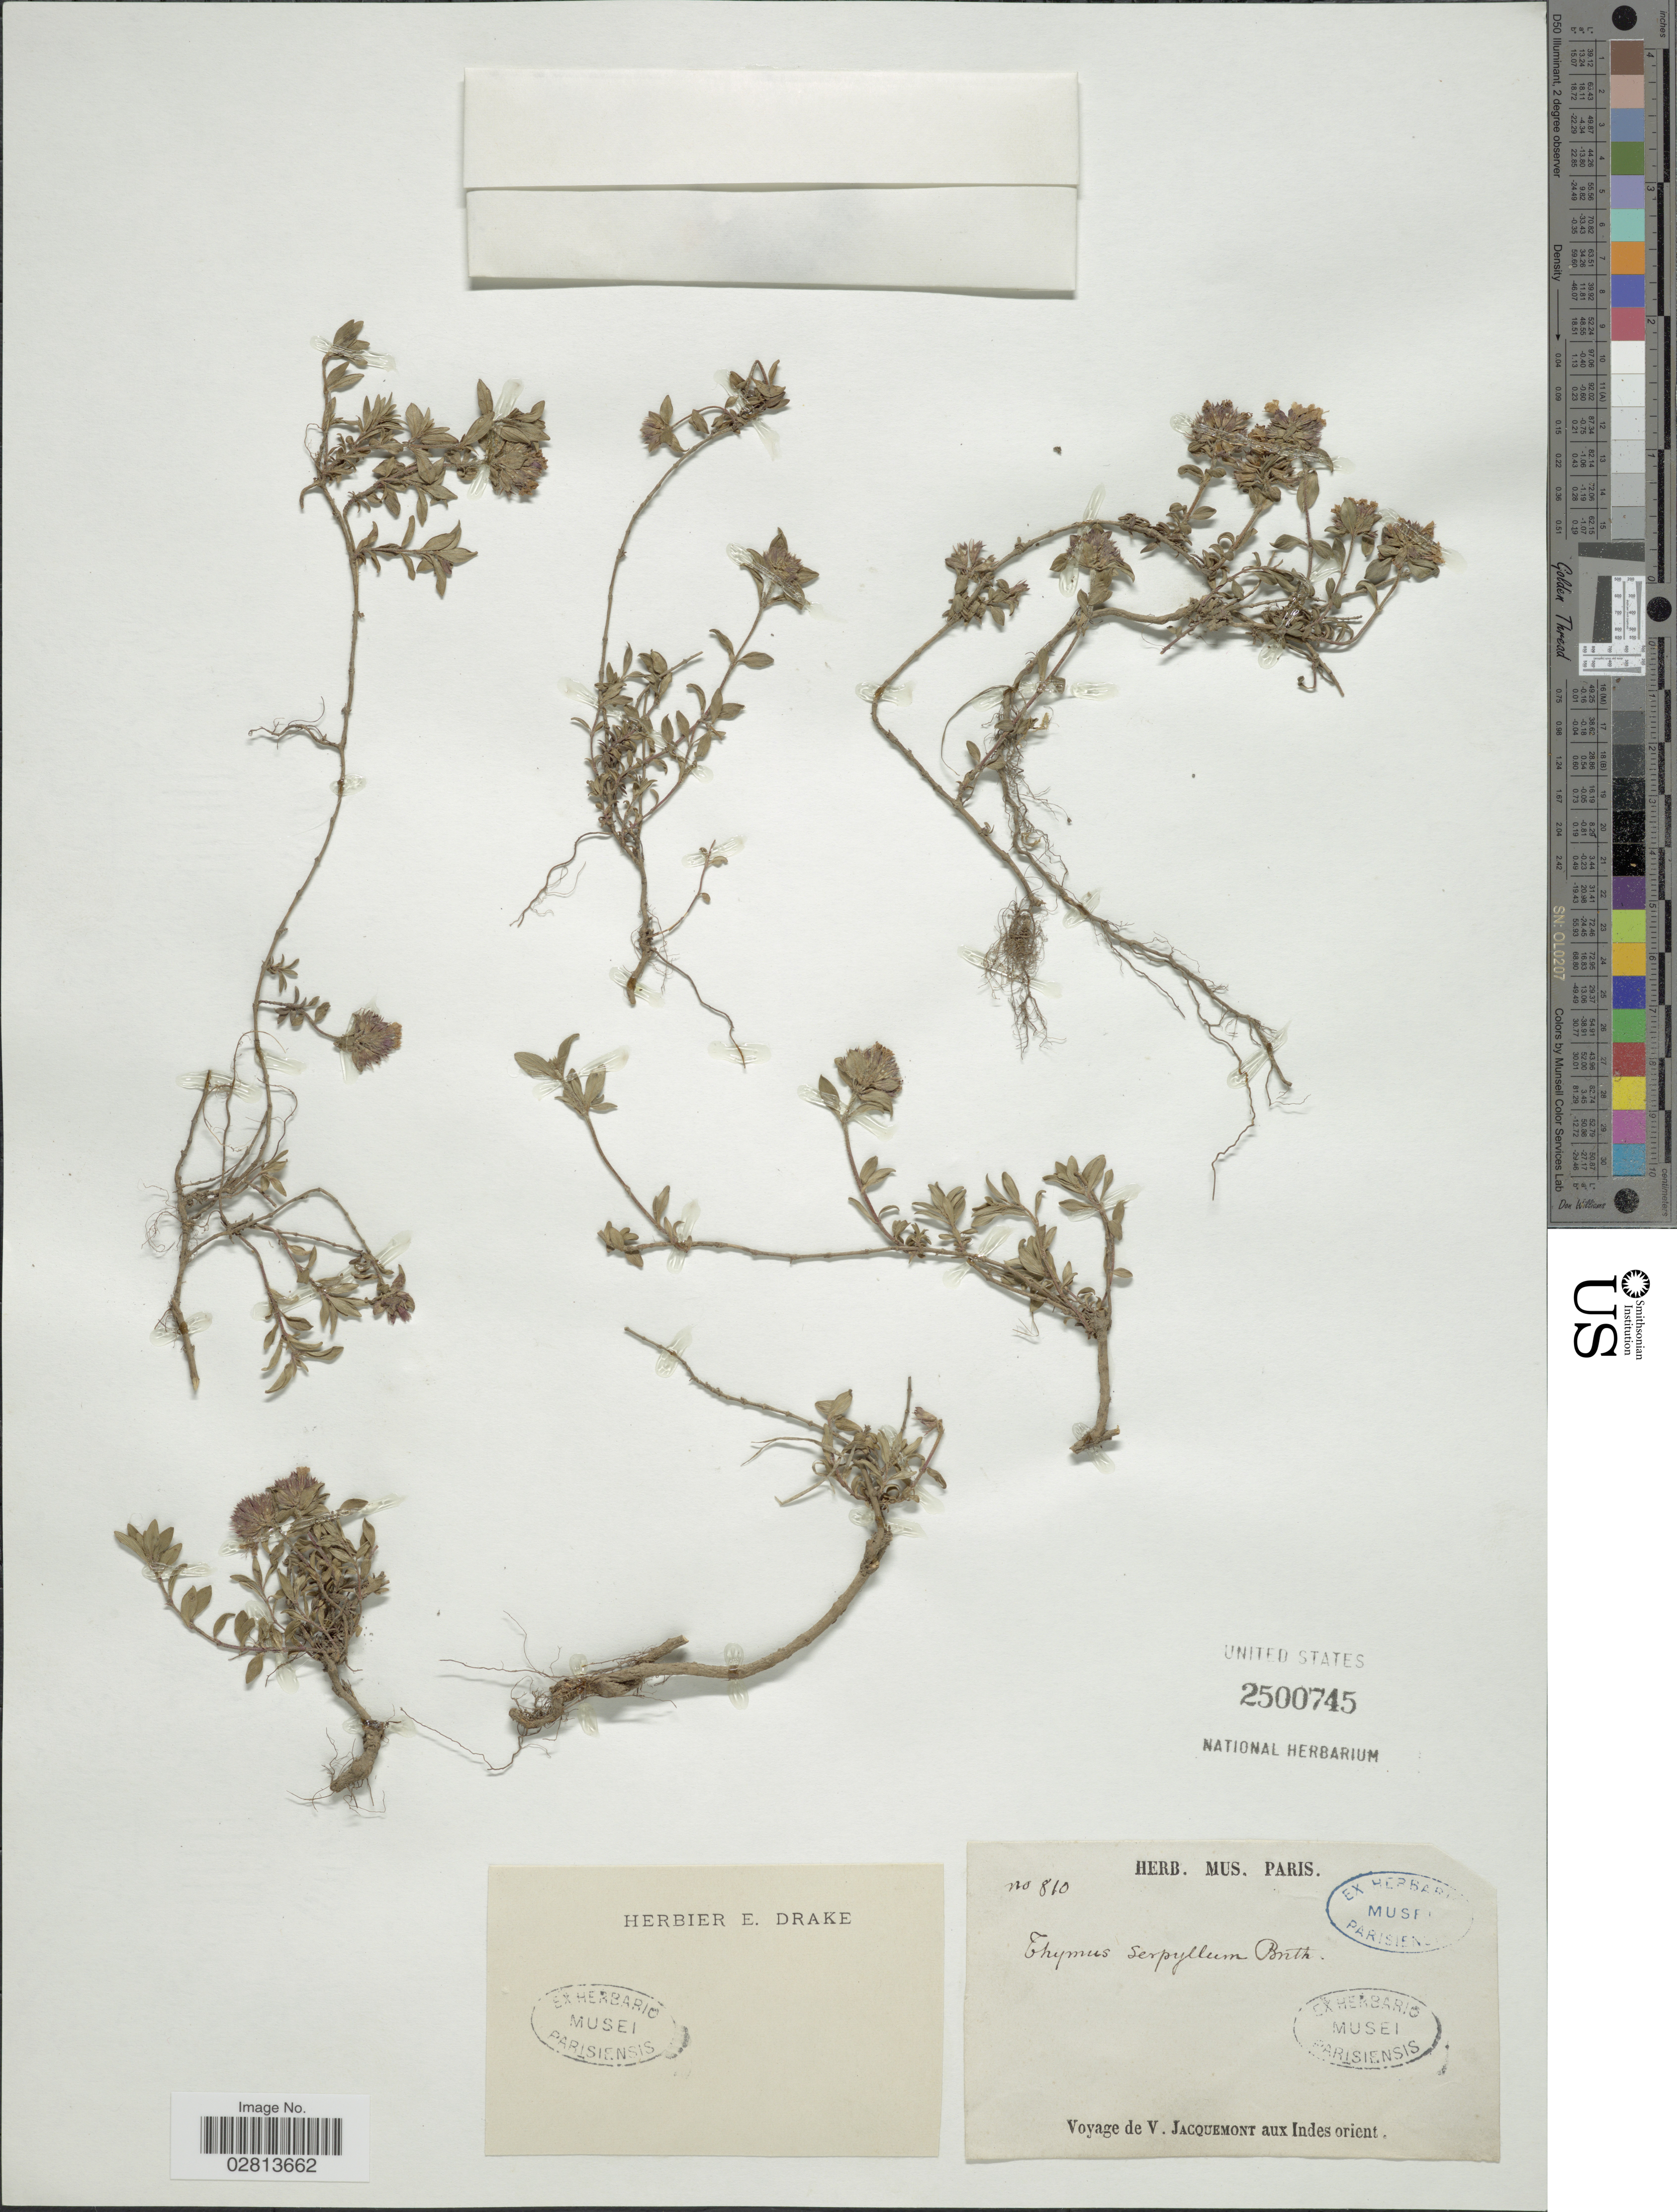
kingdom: Plantae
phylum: Tracheophyta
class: Magnoliopsida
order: Lamiales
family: Lamiaceae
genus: Thymus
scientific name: Thymus serpyllum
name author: L.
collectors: V. Jacquemont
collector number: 810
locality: Aux Indes orient.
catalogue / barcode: US 2500745